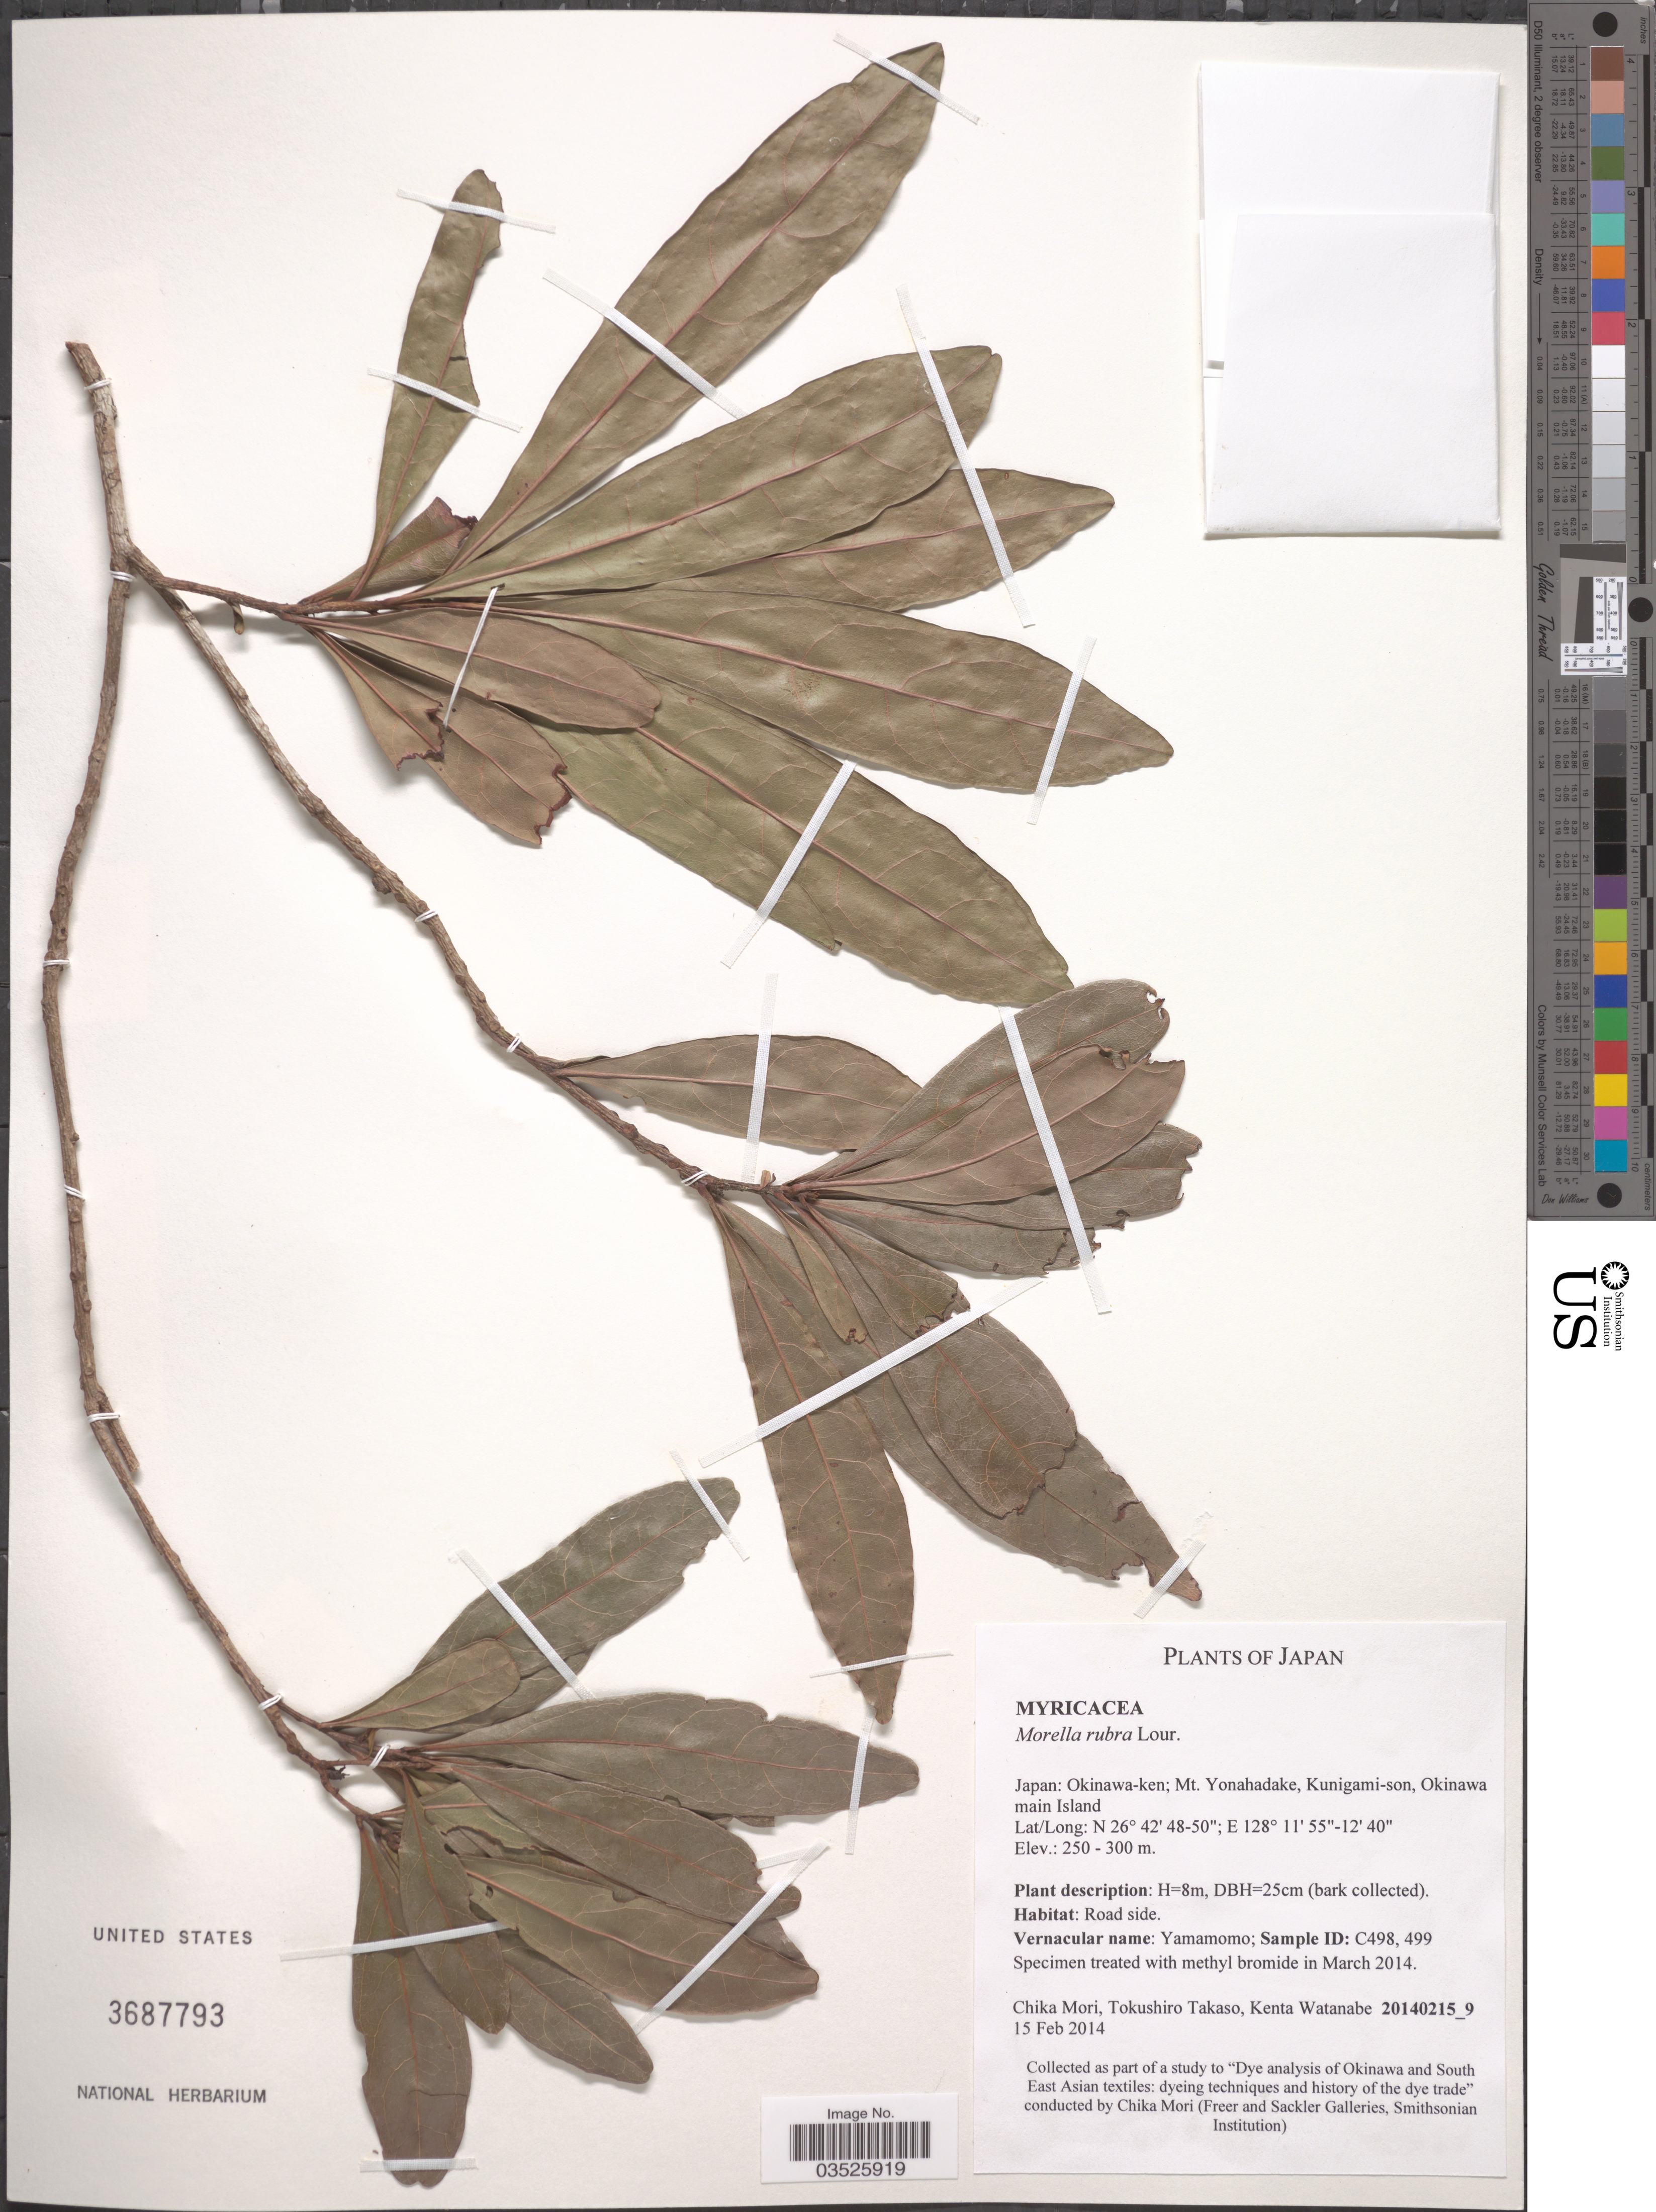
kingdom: Plantae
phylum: Tracheophyta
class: Magnoliopsida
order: Fagales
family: Myricaceae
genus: Morella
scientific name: Morella rubra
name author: Lour.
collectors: C. Mori, T. Takaso & K. Watanabe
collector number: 20140215_9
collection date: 2014-02-15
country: Japan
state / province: Okinawa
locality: Okinawa-ken; Mt. Yonahadake, Kunigami-son, Okinawa main Island.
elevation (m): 250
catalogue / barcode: US 3687793